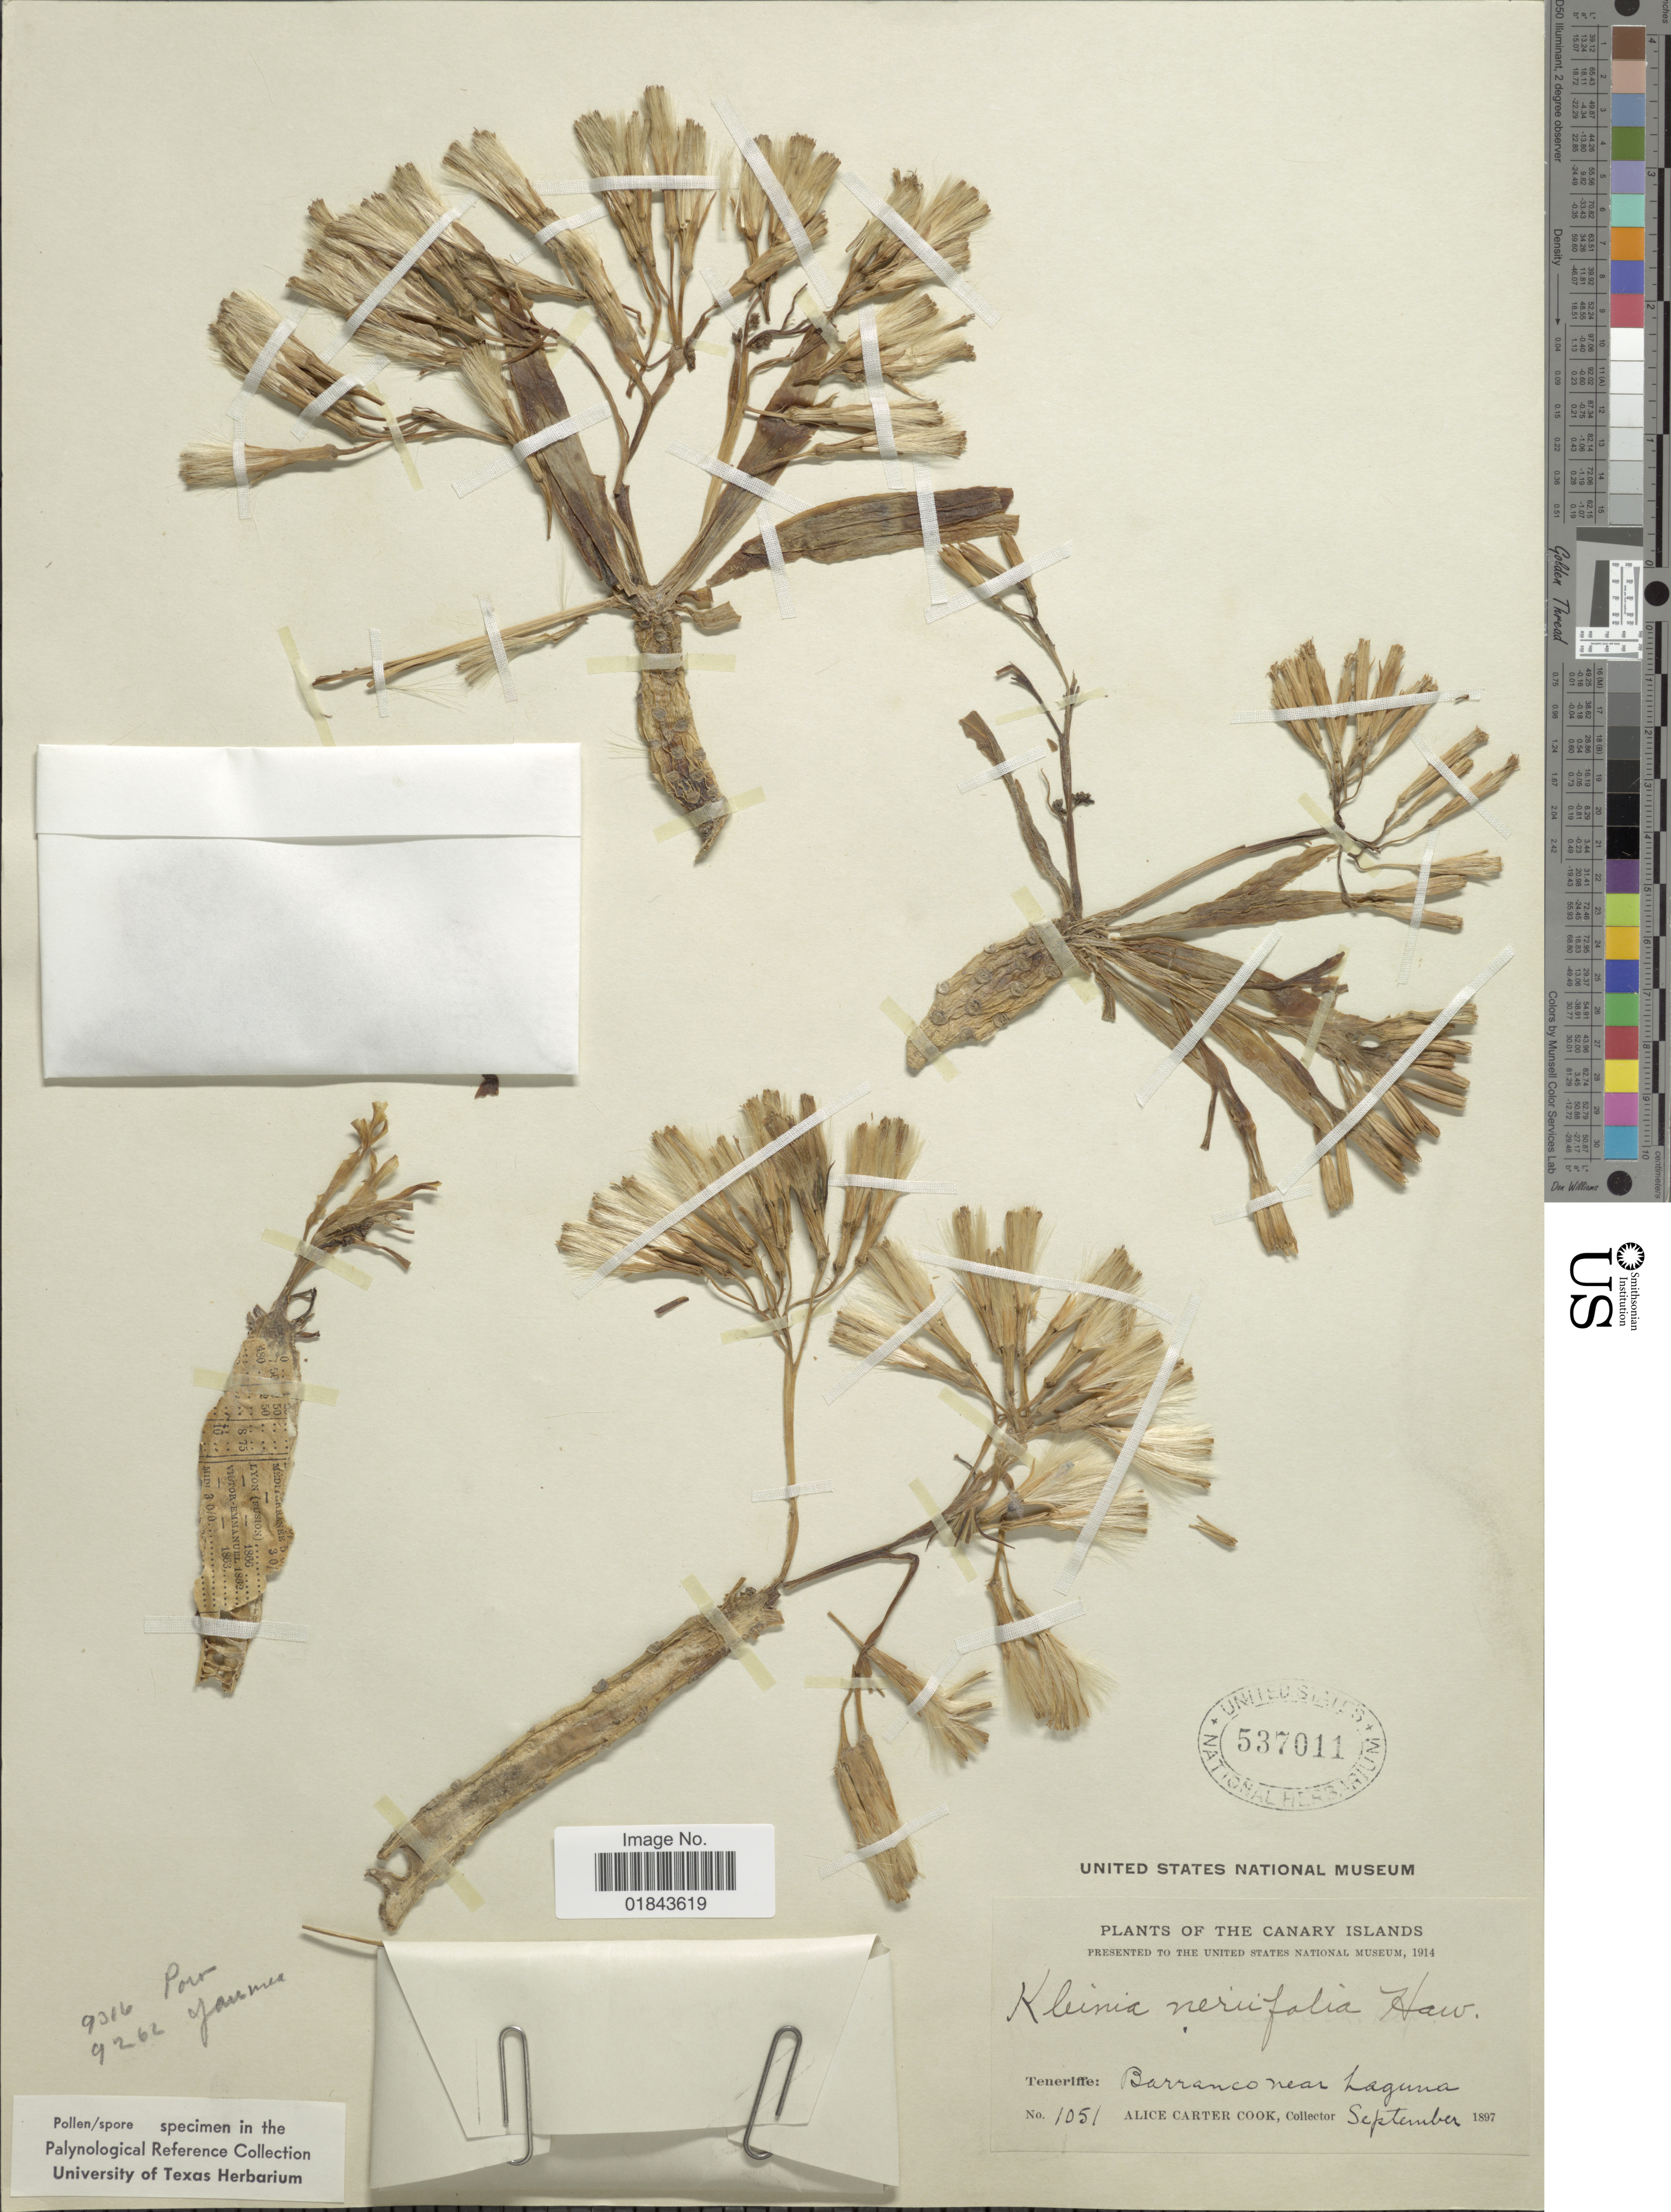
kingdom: Plantae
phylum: Tracheophyta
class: Magnoliopsida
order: Asterales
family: Asteraceae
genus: Kleinia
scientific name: Kleinia neriifolia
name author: Haw.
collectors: Alice C. Cook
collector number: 1051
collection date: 1897-09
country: Spain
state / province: Canarias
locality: The Canary Islands, Teneriffe: Barranca near Laguna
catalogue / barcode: US 537011